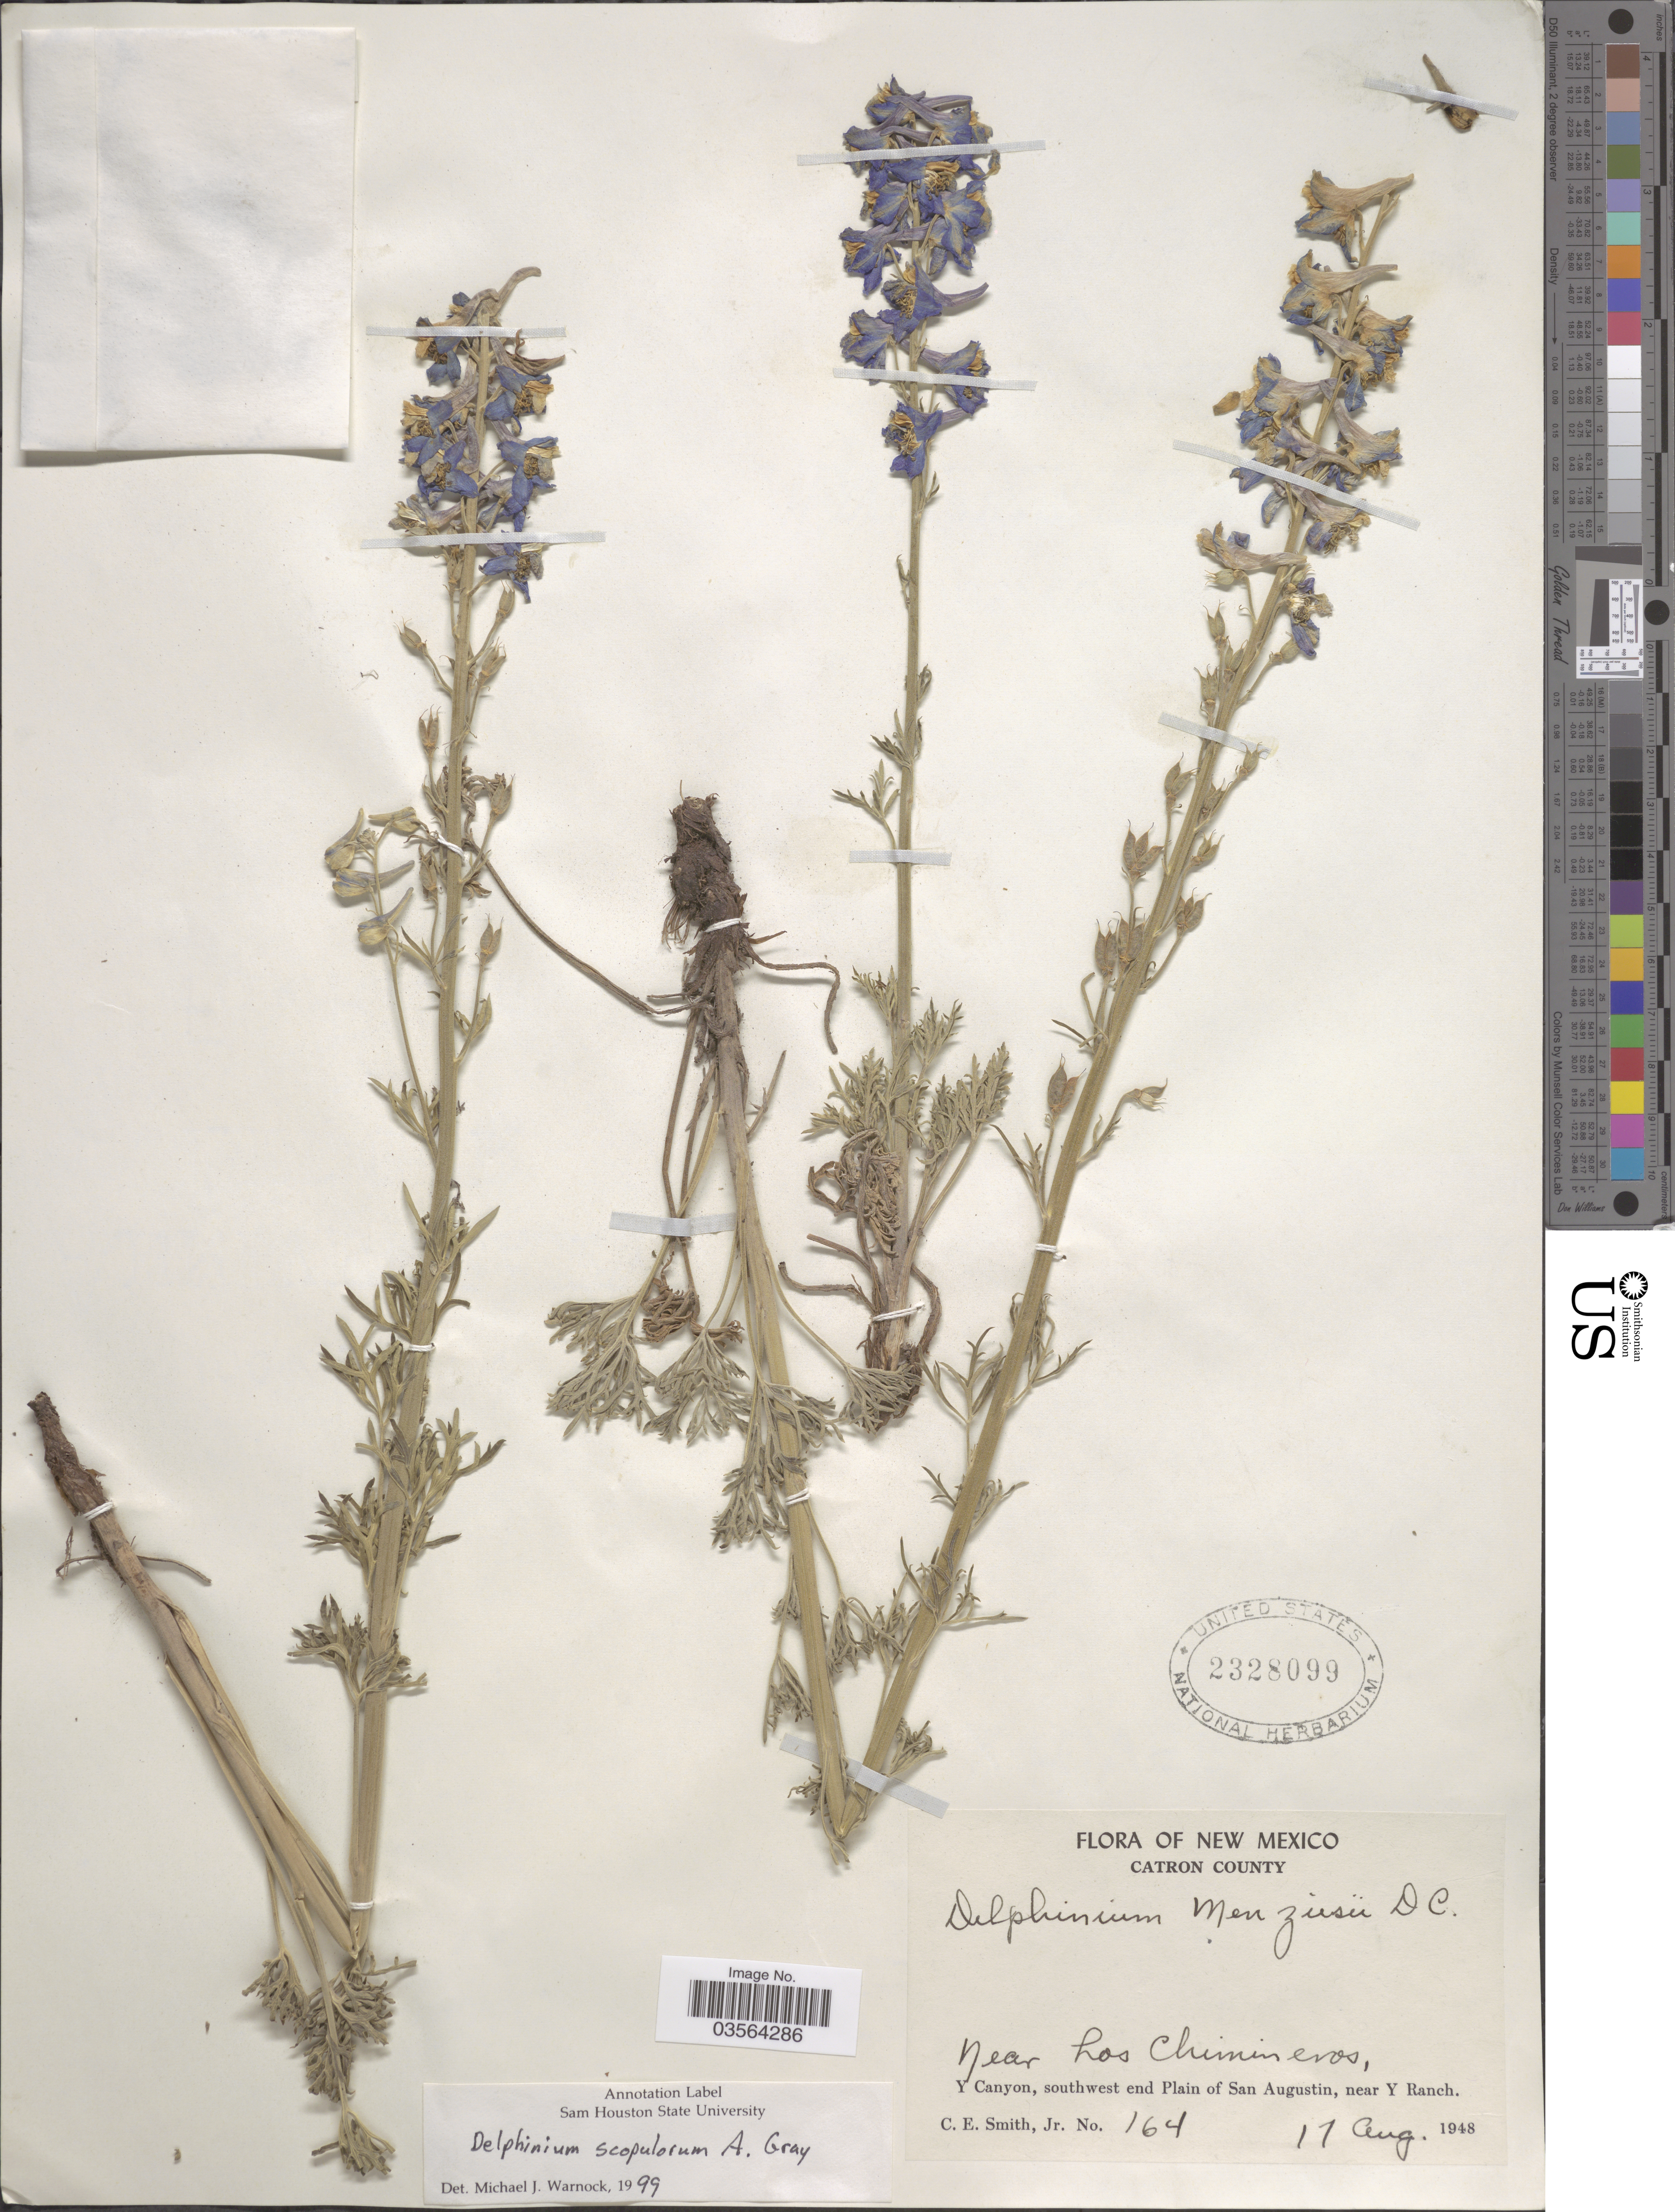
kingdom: Plantae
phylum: Tracheophyta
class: Magnoliopsida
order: Ranunculales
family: Ranunculaceae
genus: Delphinium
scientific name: Delphinium scopulorum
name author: A. Gray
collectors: C. E. Smith Jr.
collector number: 164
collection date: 1948-08-17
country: United States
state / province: New Mexico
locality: Catron County. Near Los Chimineros, Y Canyon, southwest end Plain of San Augustin, near Y Ranch.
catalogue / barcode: US 2328099